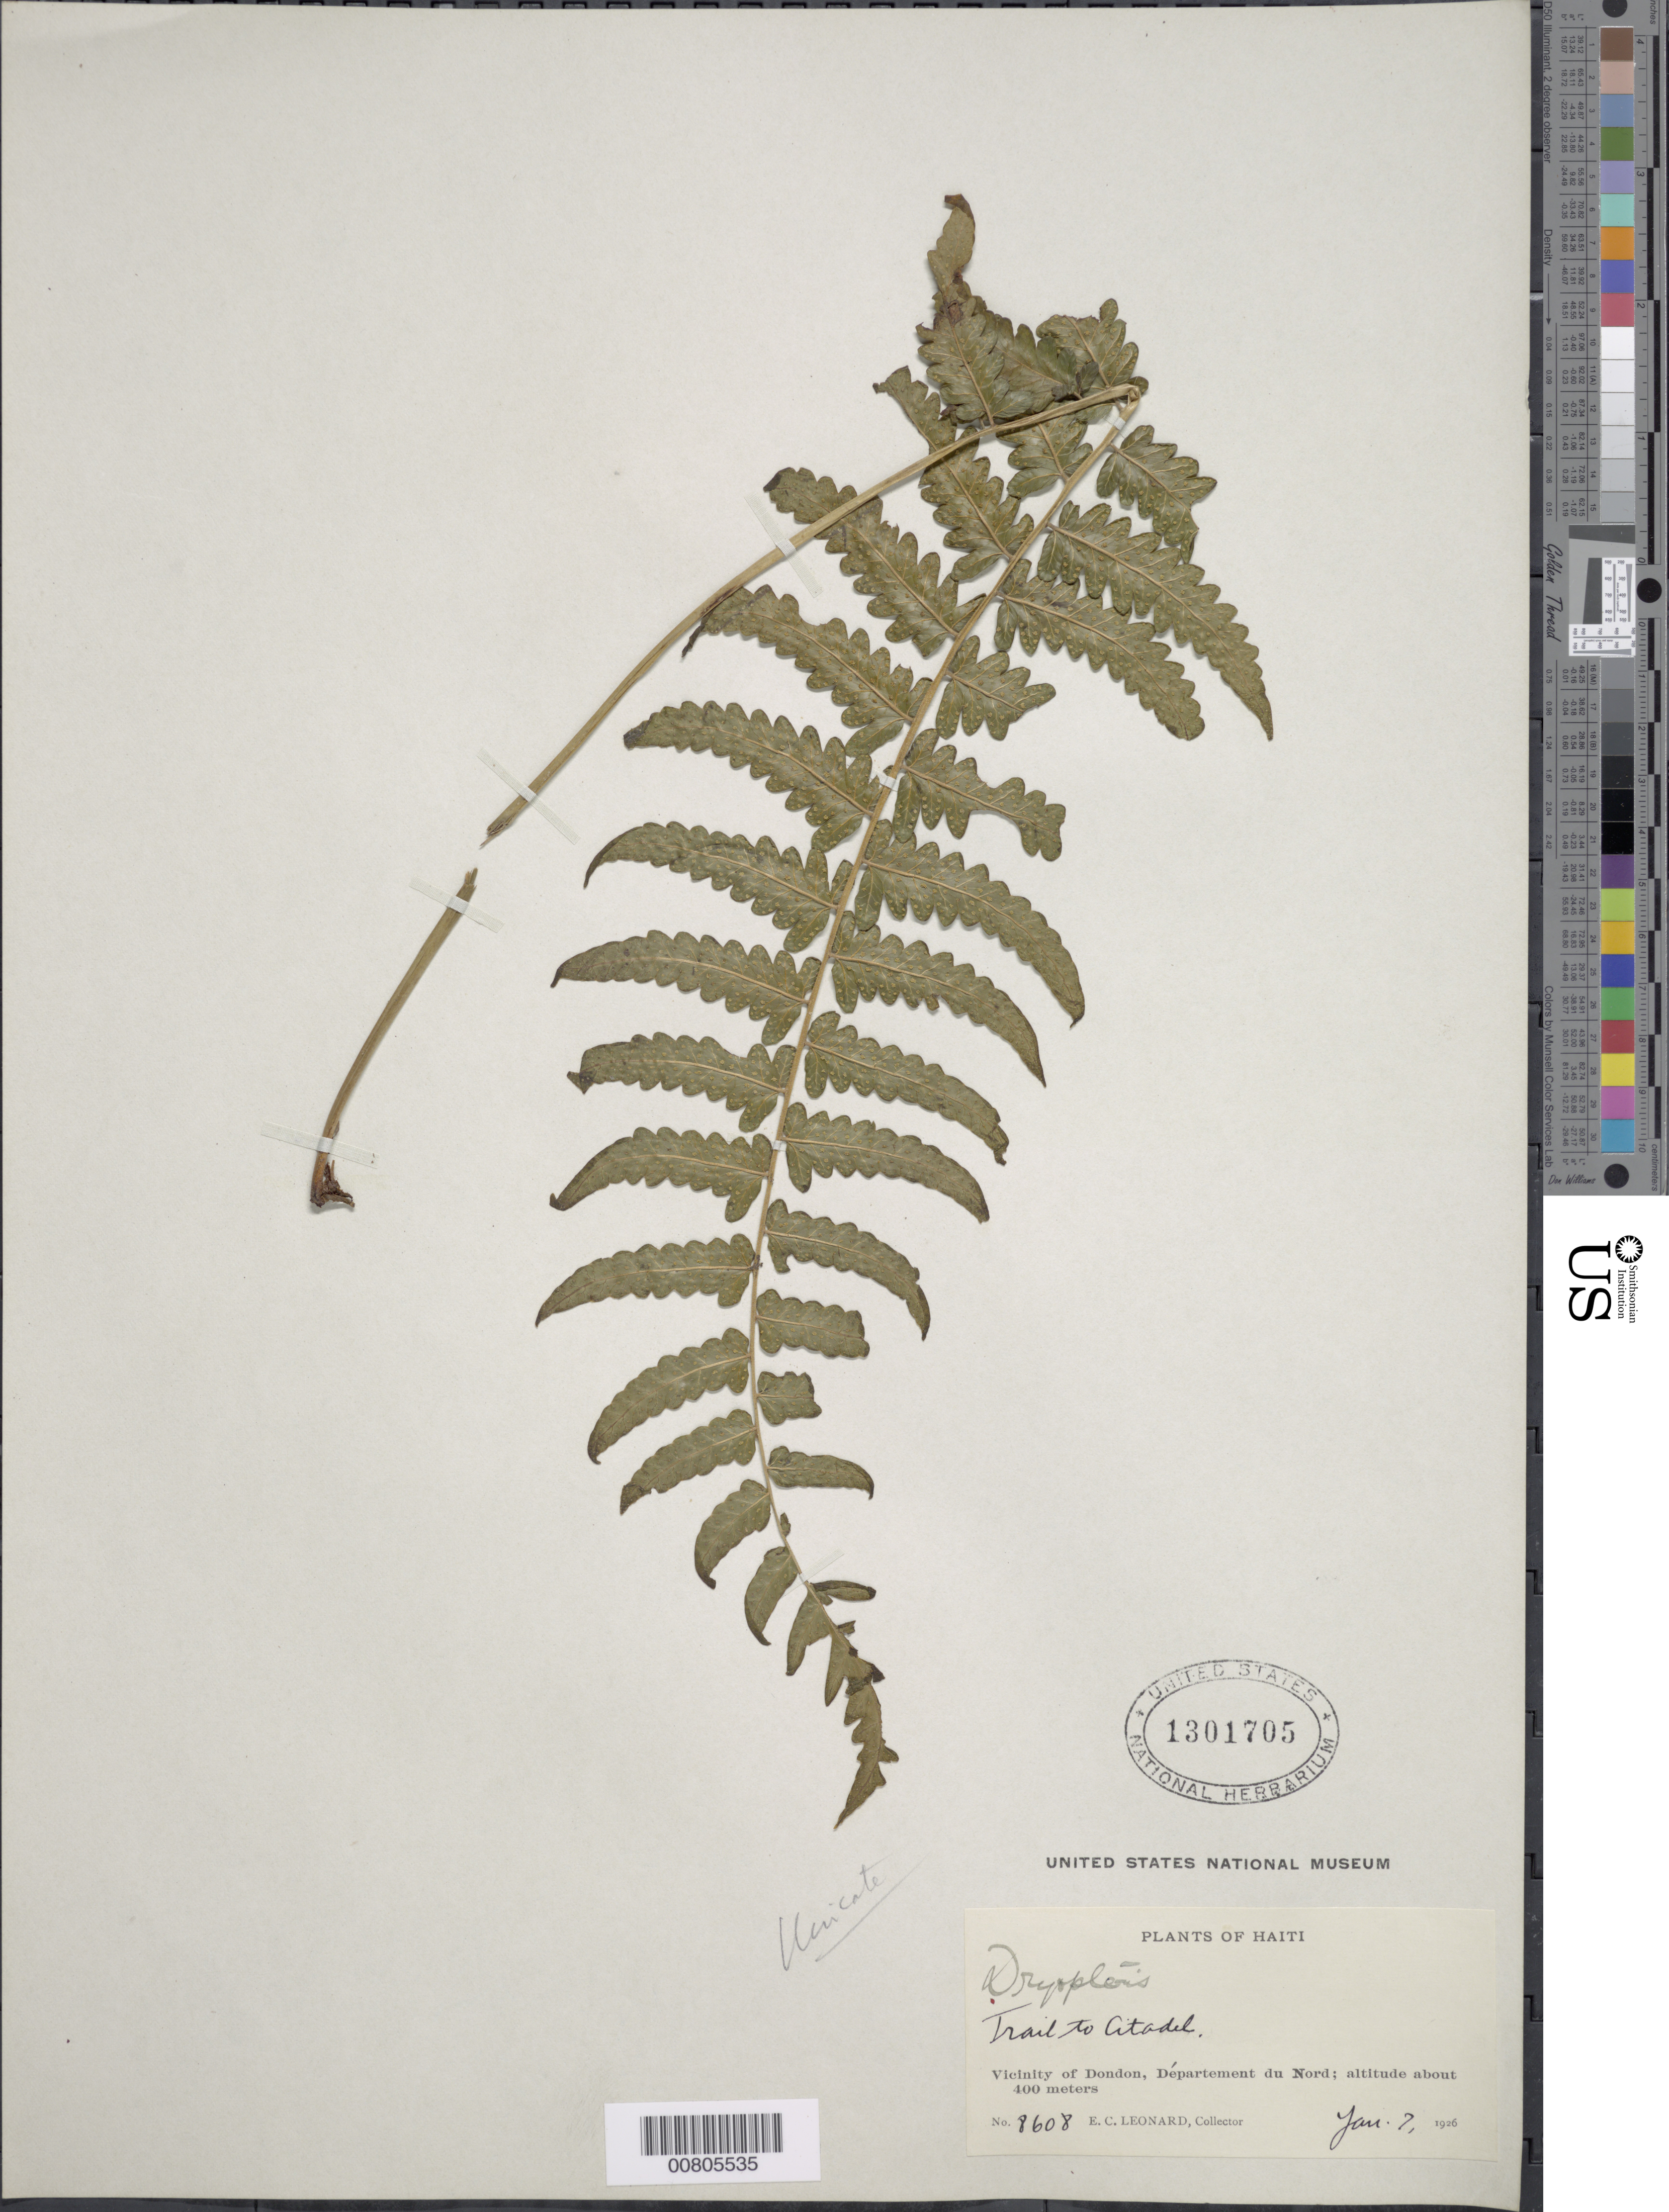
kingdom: Plantae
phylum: Tracheophyta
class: Polypodiopsida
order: Polypodiales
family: Thelypteridaceae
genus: Goniopteris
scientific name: Goniopteris sp.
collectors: E. C. Leonard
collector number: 8608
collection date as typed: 07 Jan 1926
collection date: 1926-01-07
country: Haiti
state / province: Nord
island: Hispaniola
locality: Dondon vicinity, trail to Citadel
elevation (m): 400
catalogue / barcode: US 1301705